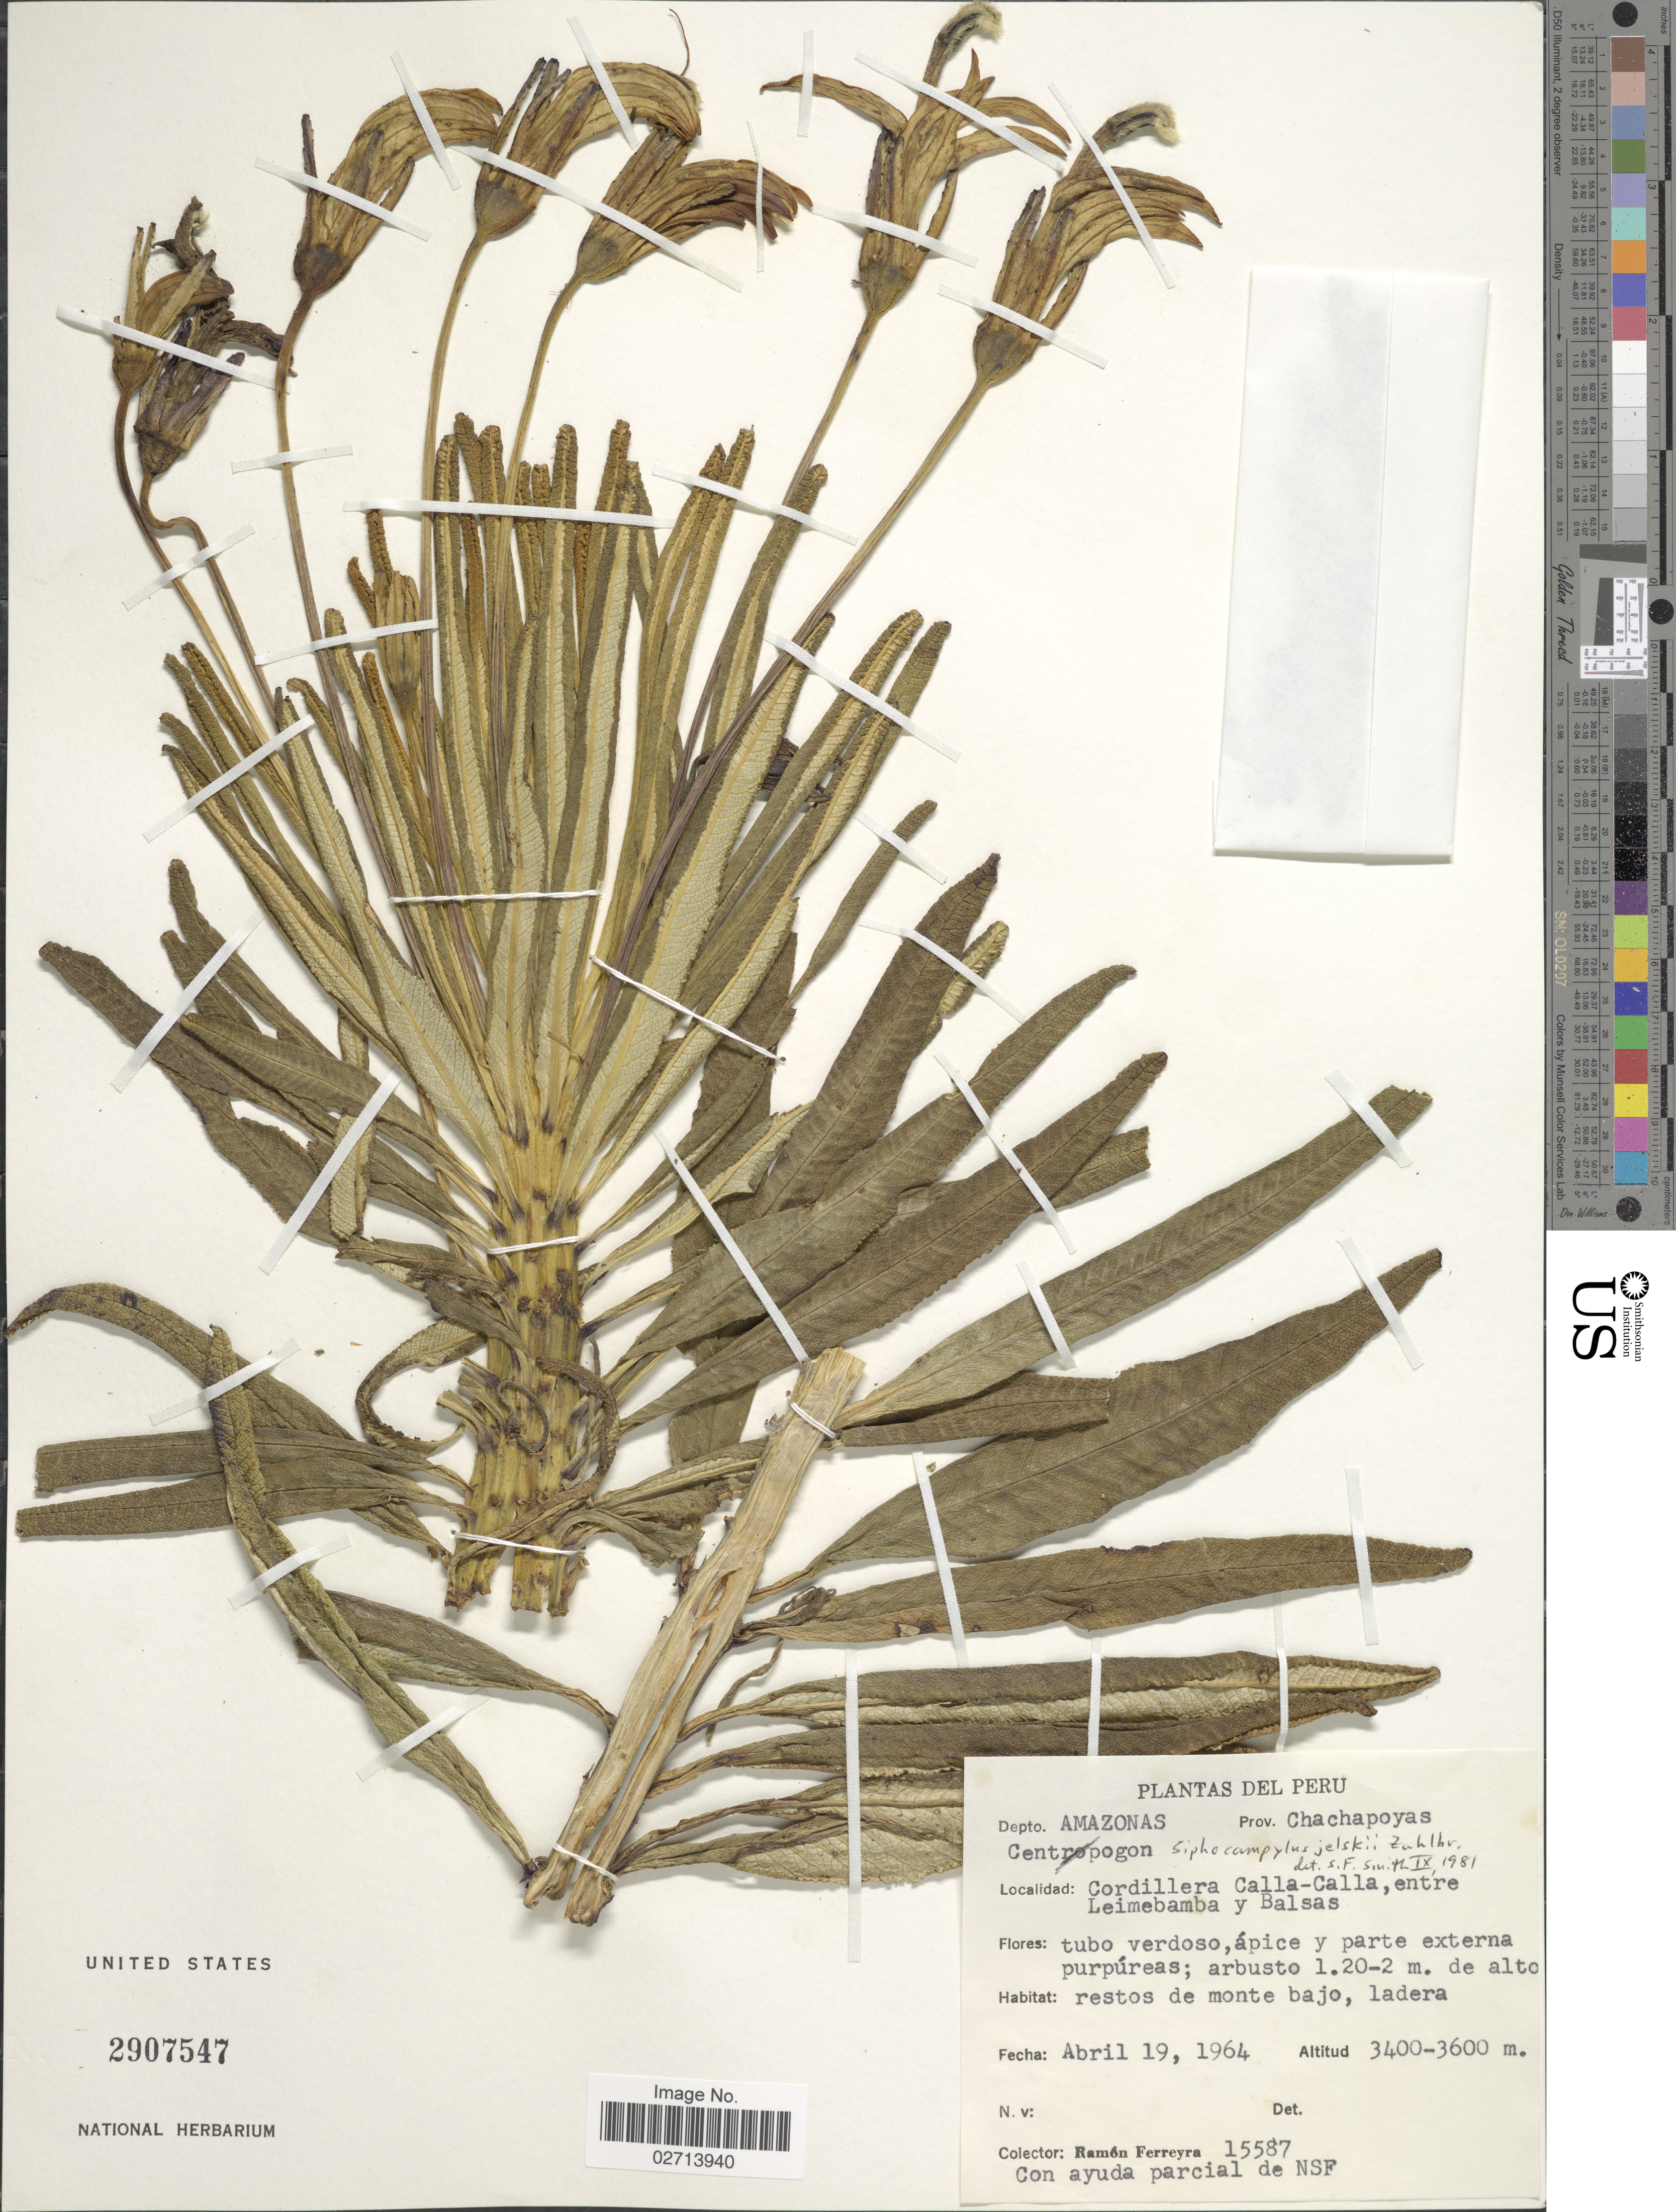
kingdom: Plantae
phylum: Tracheophyta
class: Magnoliopsida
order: Asterales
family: Campanulaceae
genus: Siphocampylus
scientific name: Siphocampylus jelskii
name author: Zahlbr.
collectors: R. A. Ferreyra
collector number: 15587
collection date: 1964-04-19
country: Peru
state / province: Amazonas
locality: Prov. Chachapoyas. Cordillera Calla-Calla, entre Leimebamba y Balsas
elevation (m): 3400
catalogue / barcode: US 2907547